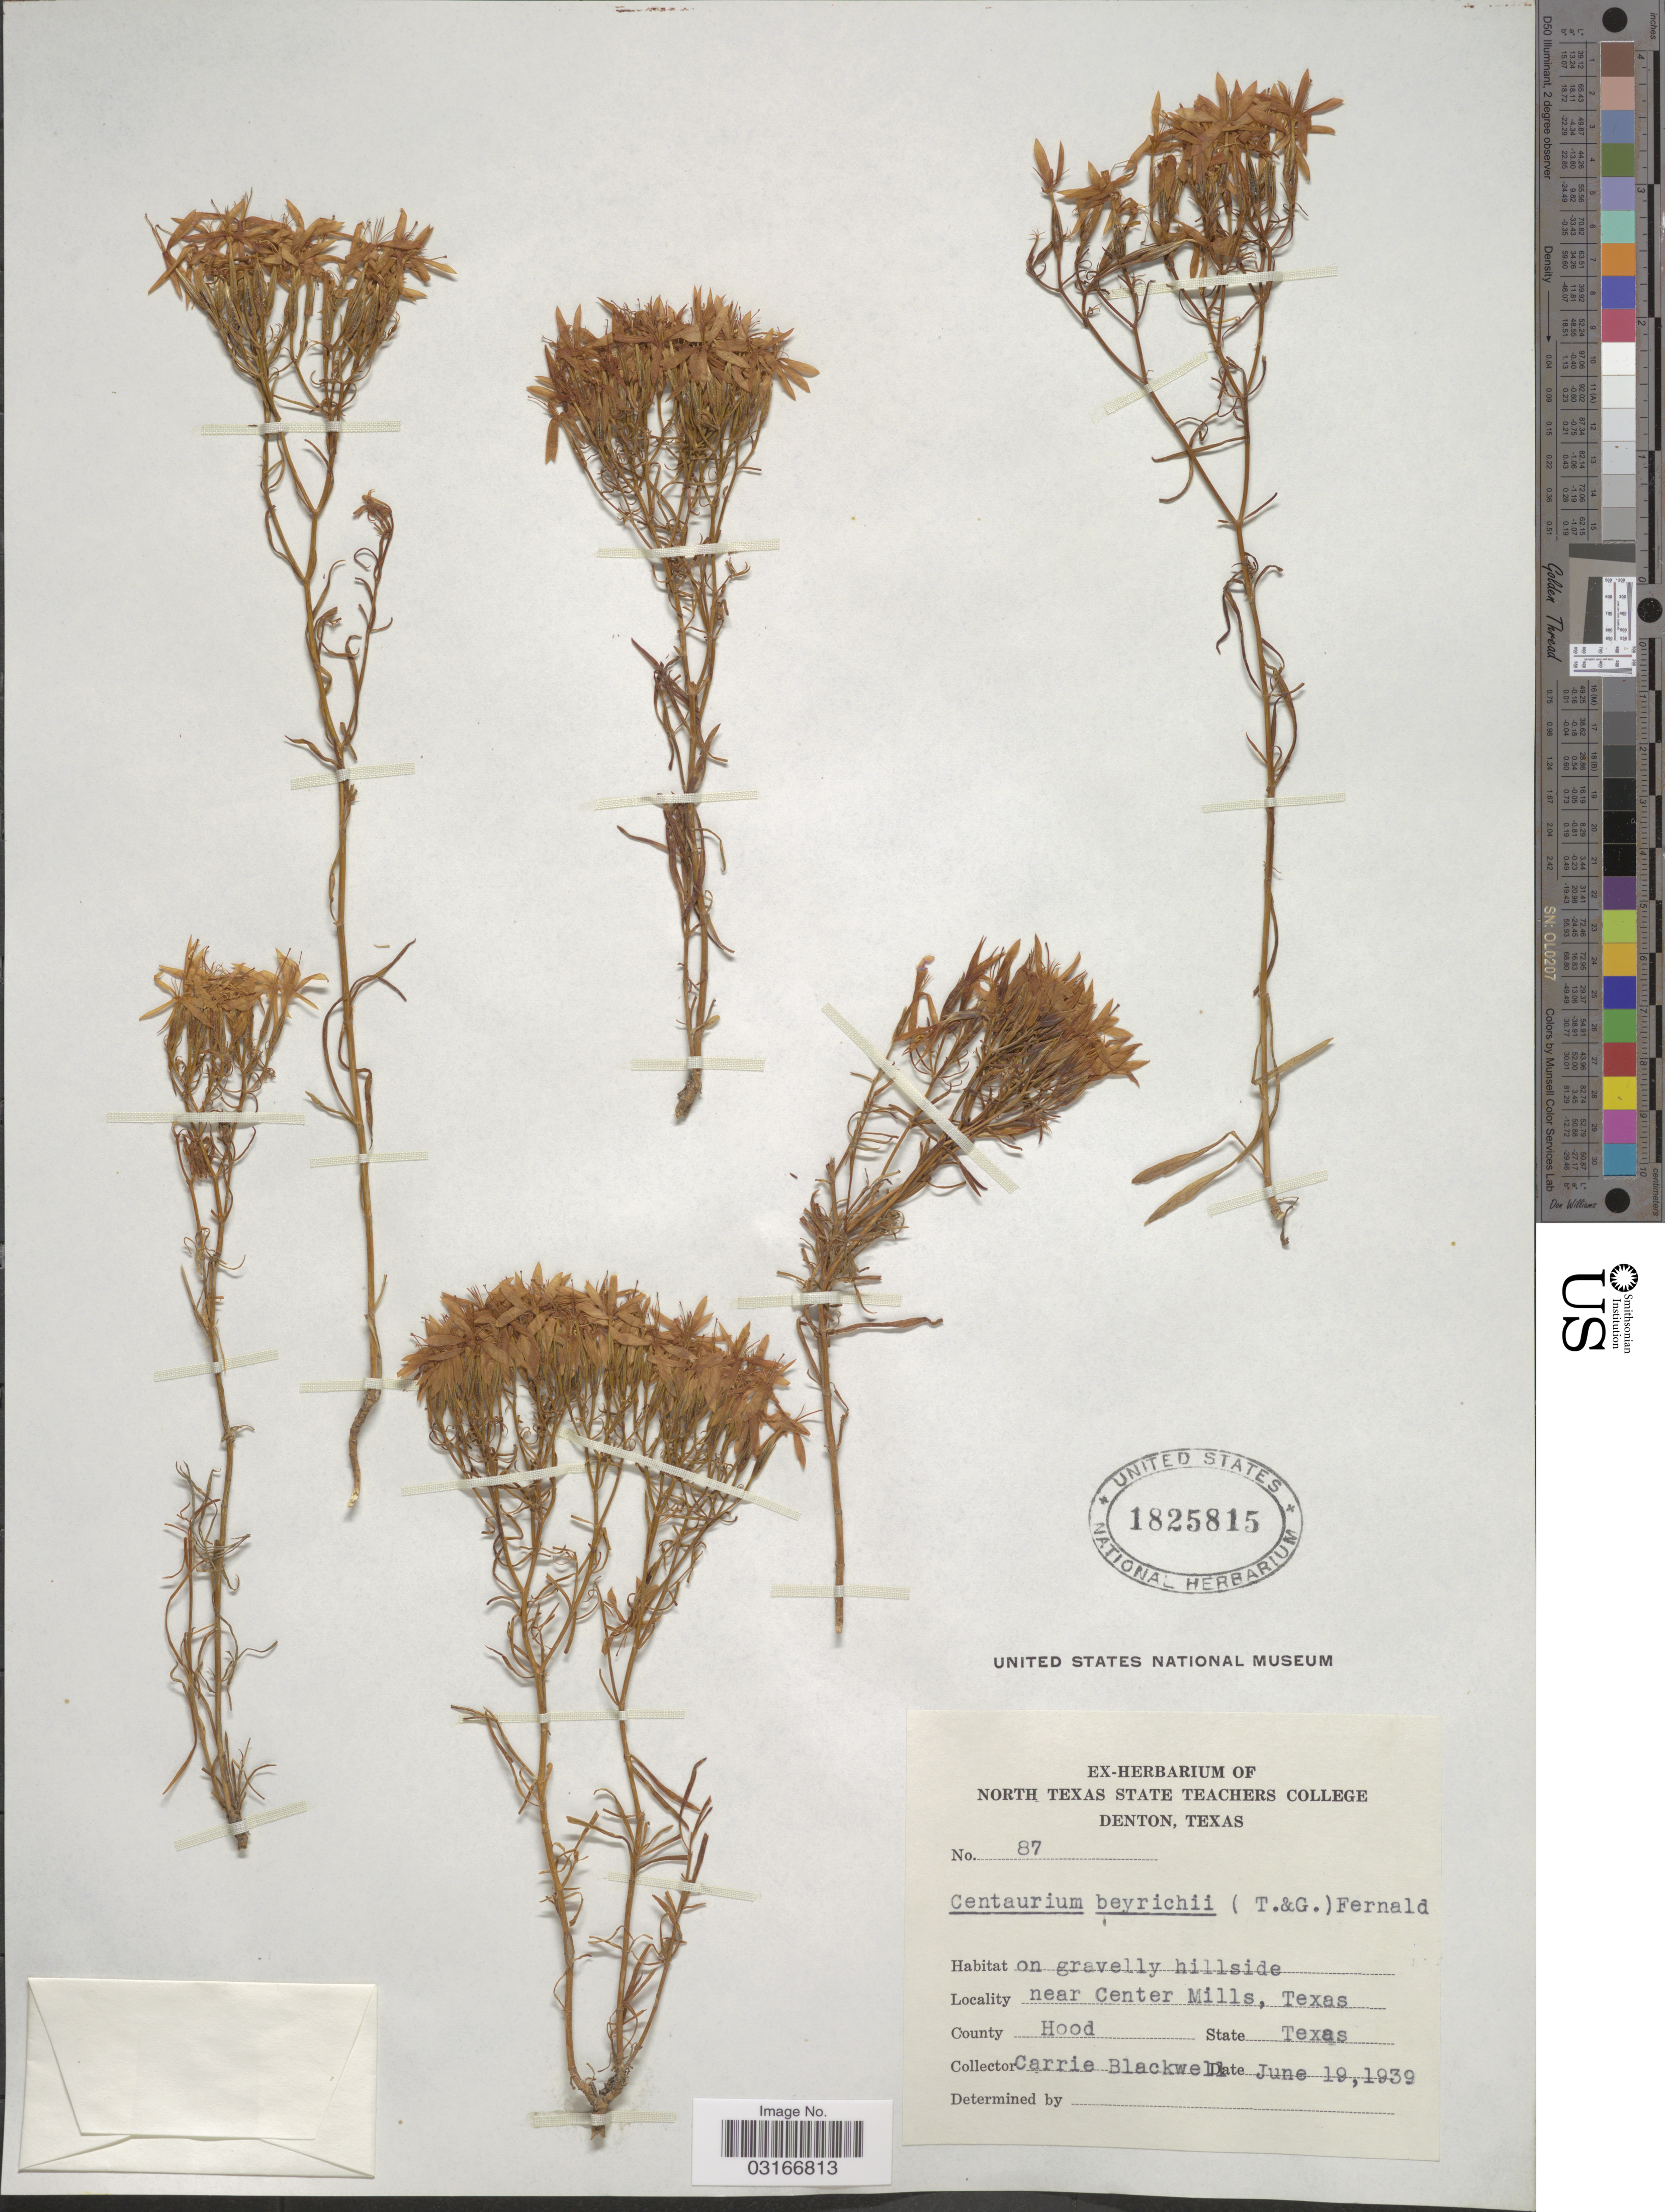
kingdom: Plantae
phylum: Tracheophyta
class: Magnoliopsida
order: Gentianales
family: Gentianaceae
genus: Centaurium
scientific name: Centaurium beyrichii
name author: (Torr.) B.L. Rob.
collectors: C. Blackwell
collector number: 87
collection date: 1939-06-19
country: United States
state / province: Texas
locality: Near Center Mills. County Hood.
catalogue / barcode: US 1825815